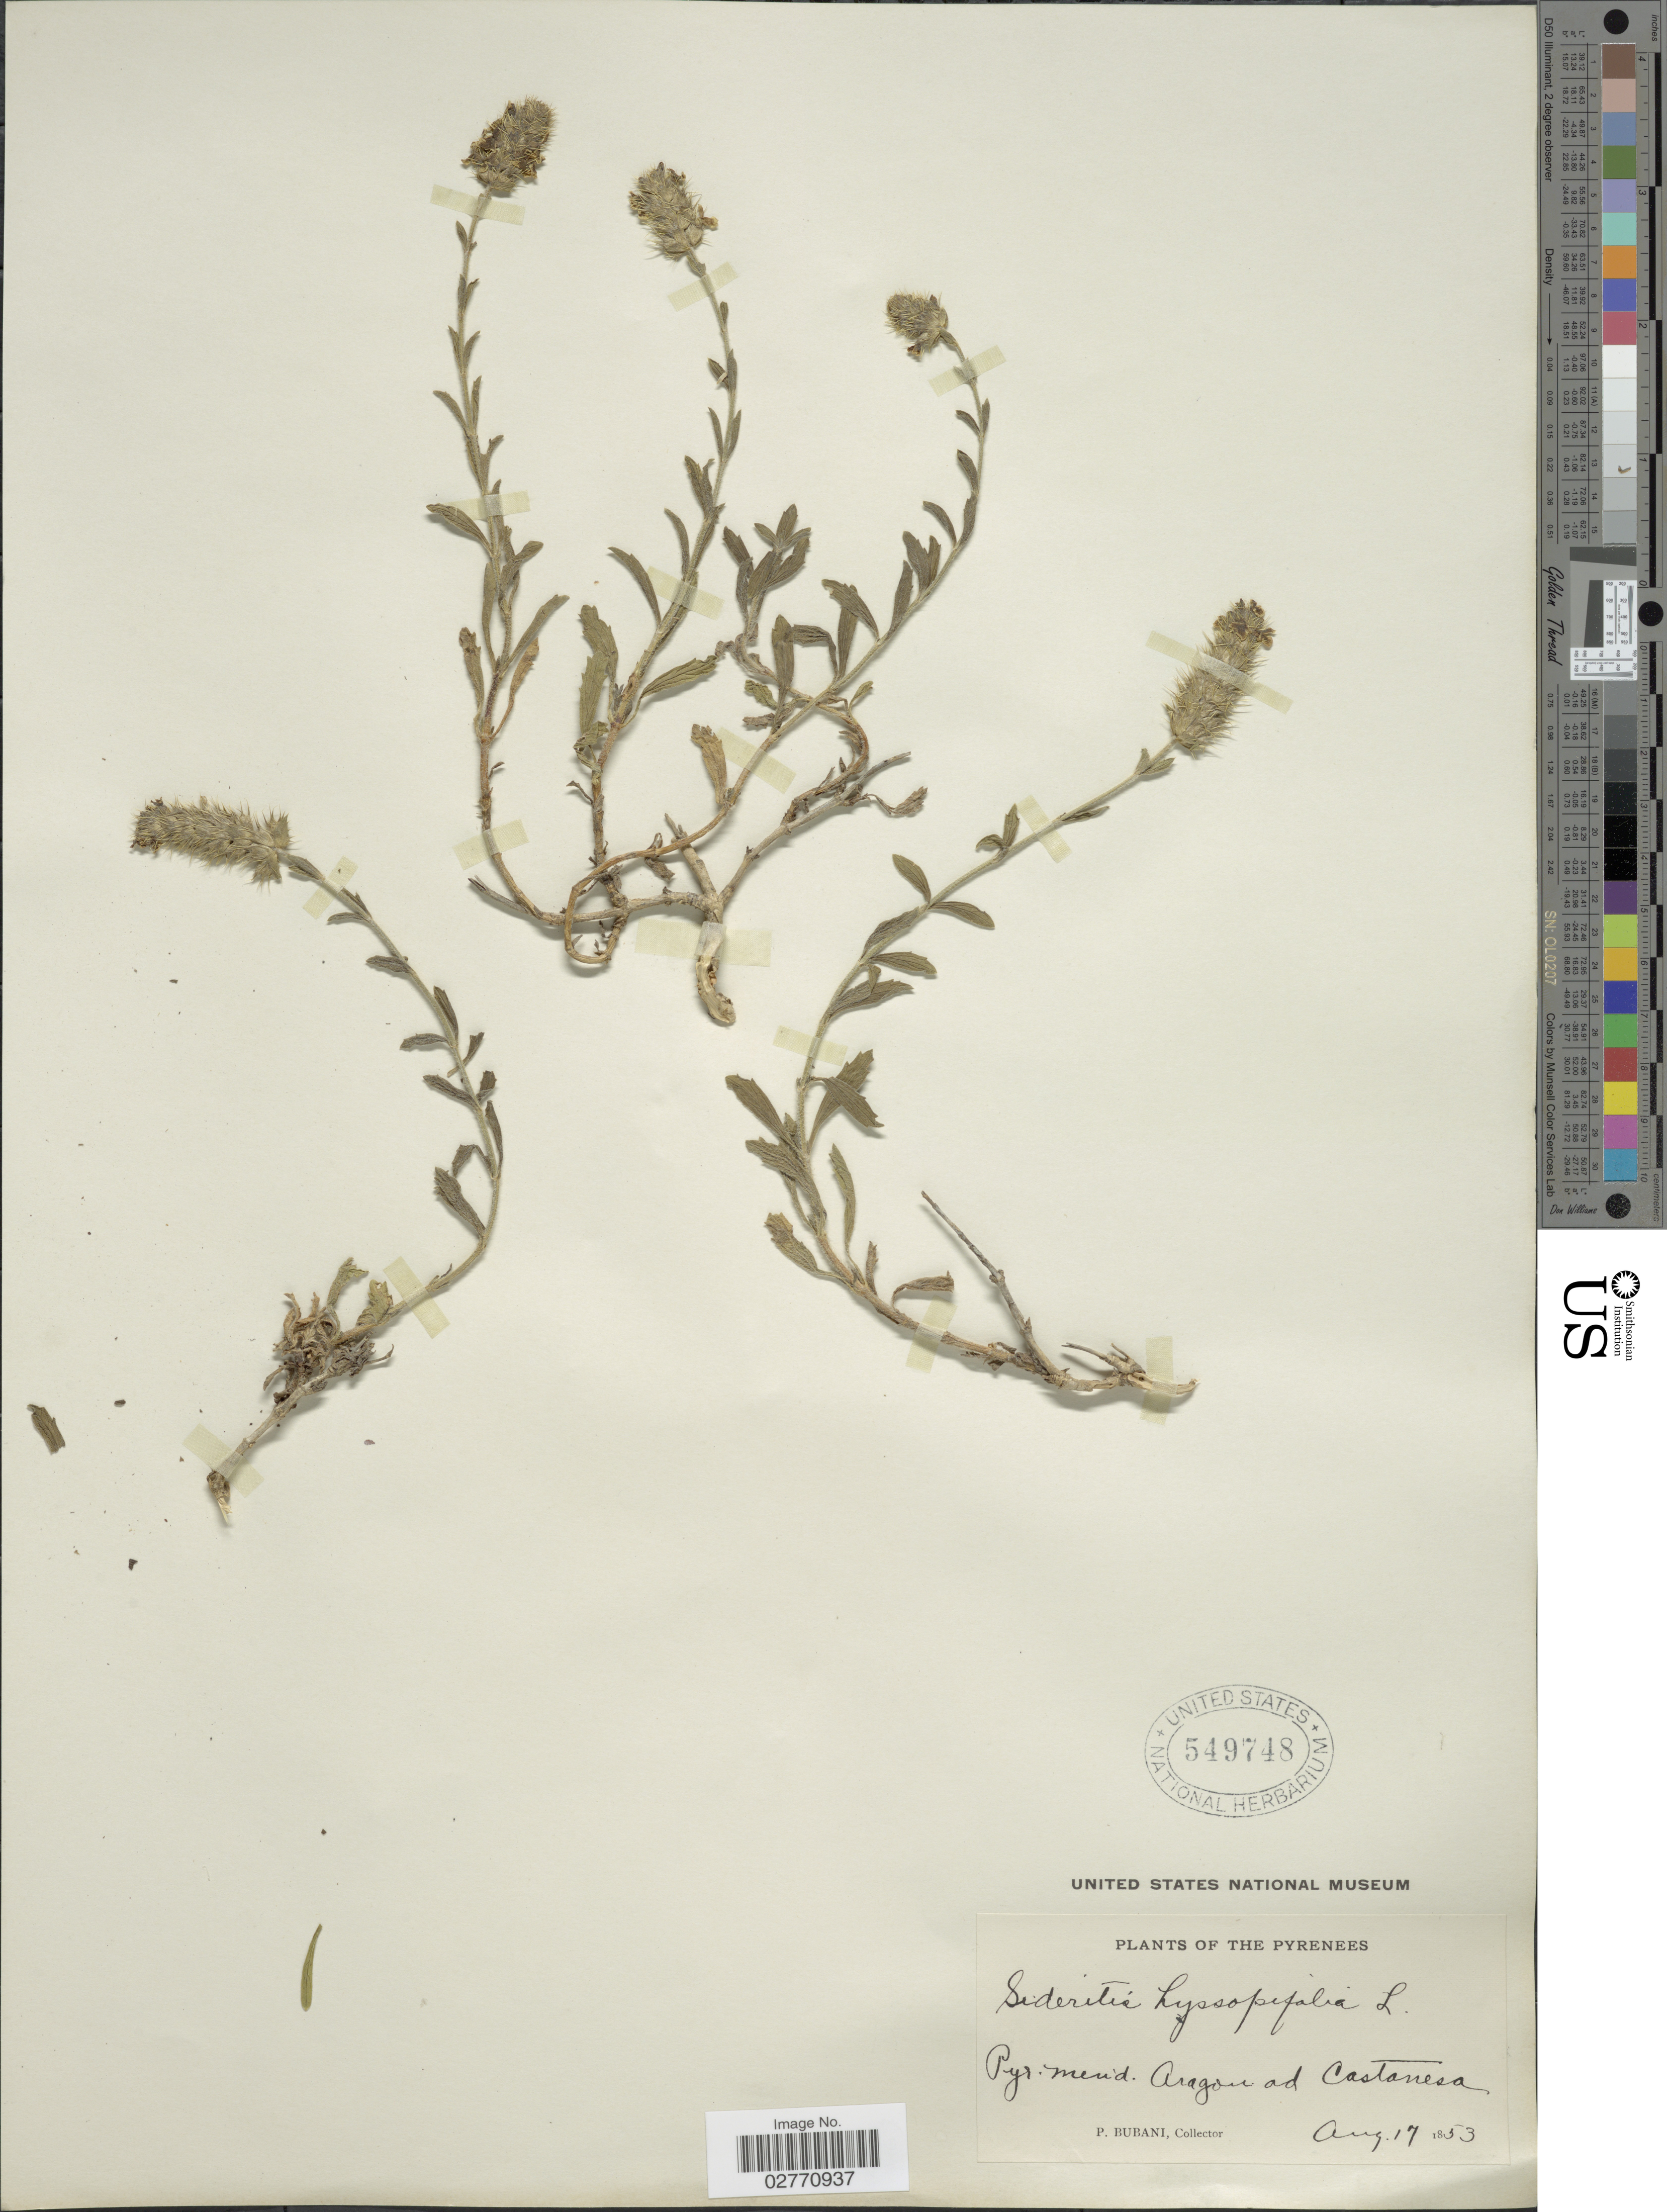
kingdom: Plantae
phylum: Tracheophyta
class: Magnoliopsida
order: Lamiales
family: Lamiaceae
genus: Sideritis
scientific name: Sideritis hyssopifolia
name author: L.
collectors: P. Bubani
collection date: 1853-08-17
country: France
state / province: Occitanie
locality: Pyrenees. Pyr. merid. Aragon ad Castanesa.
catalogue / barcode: US 549748